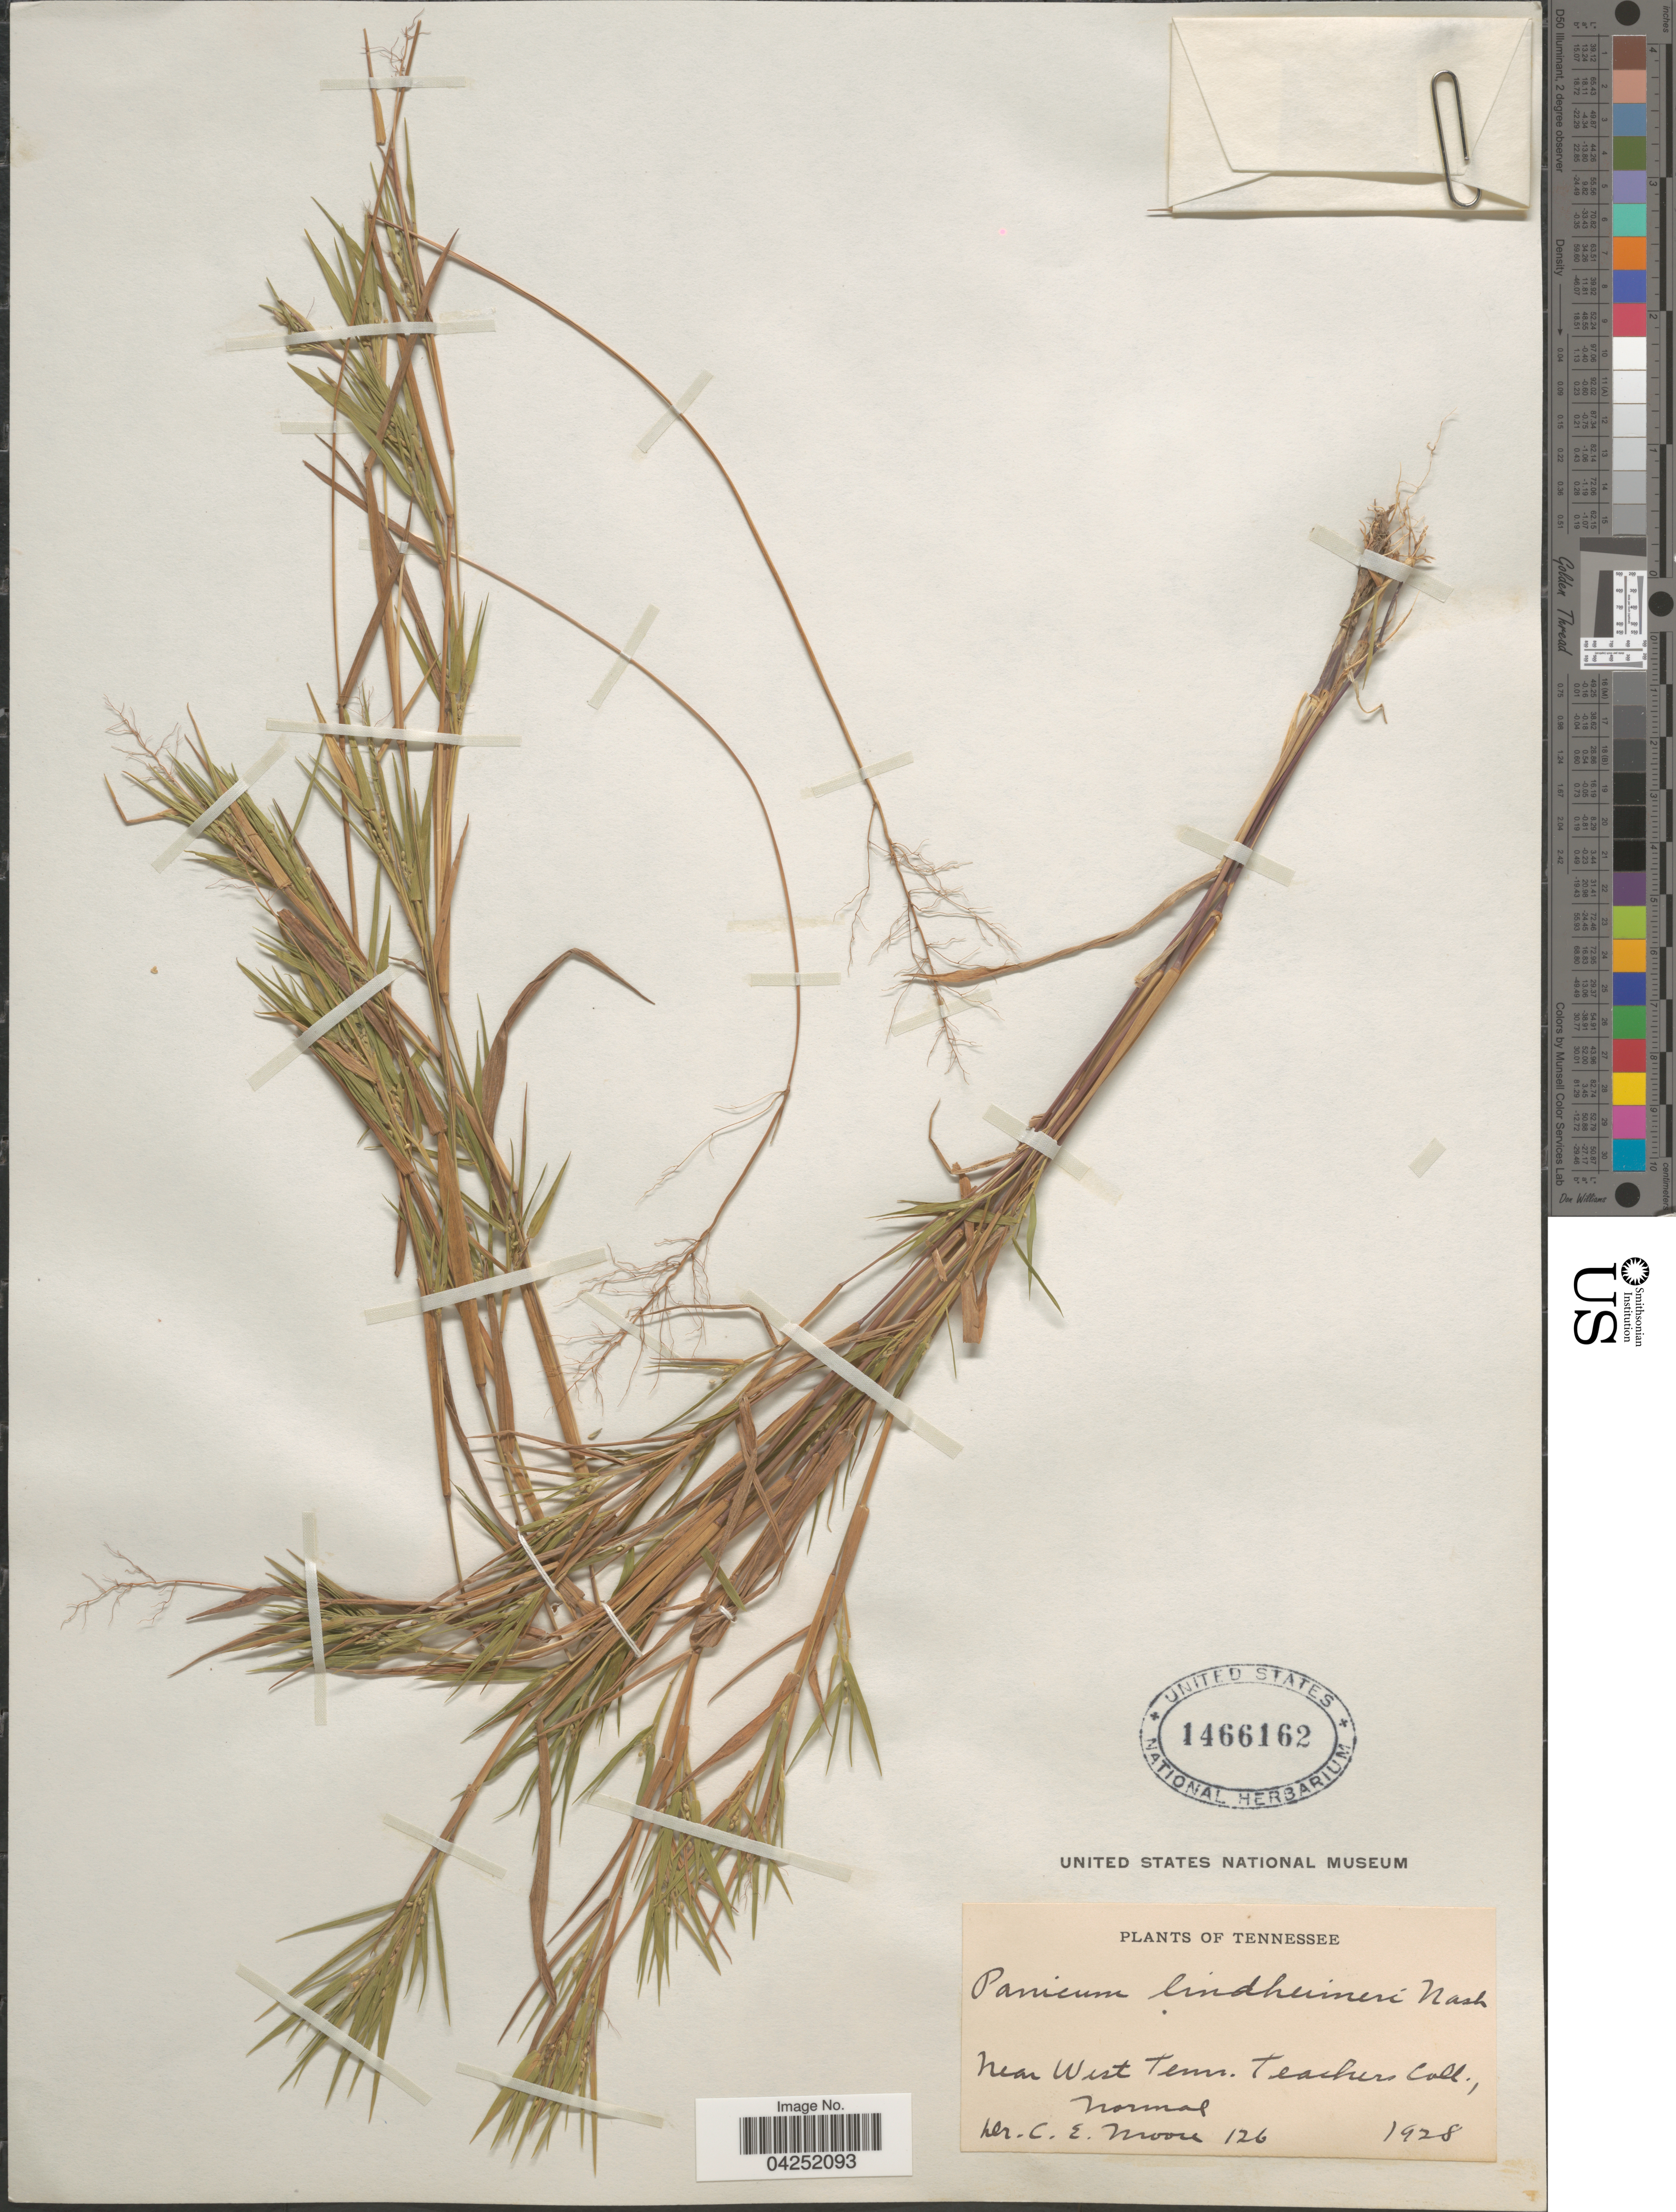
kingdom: Plantae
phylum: Tracheophyta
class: Liliopsida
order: Poales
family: Poaceae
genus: Dichanthelium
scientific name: Dichanthelium acuminatum var. lindheimeri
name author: (Nash) Gould & C.A. Clark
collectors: C. Moore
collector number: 126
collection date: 1928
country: United States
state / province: Tennessee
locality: Near West Tenn. Teachers Coll., Normal.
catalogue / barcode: US 1466162